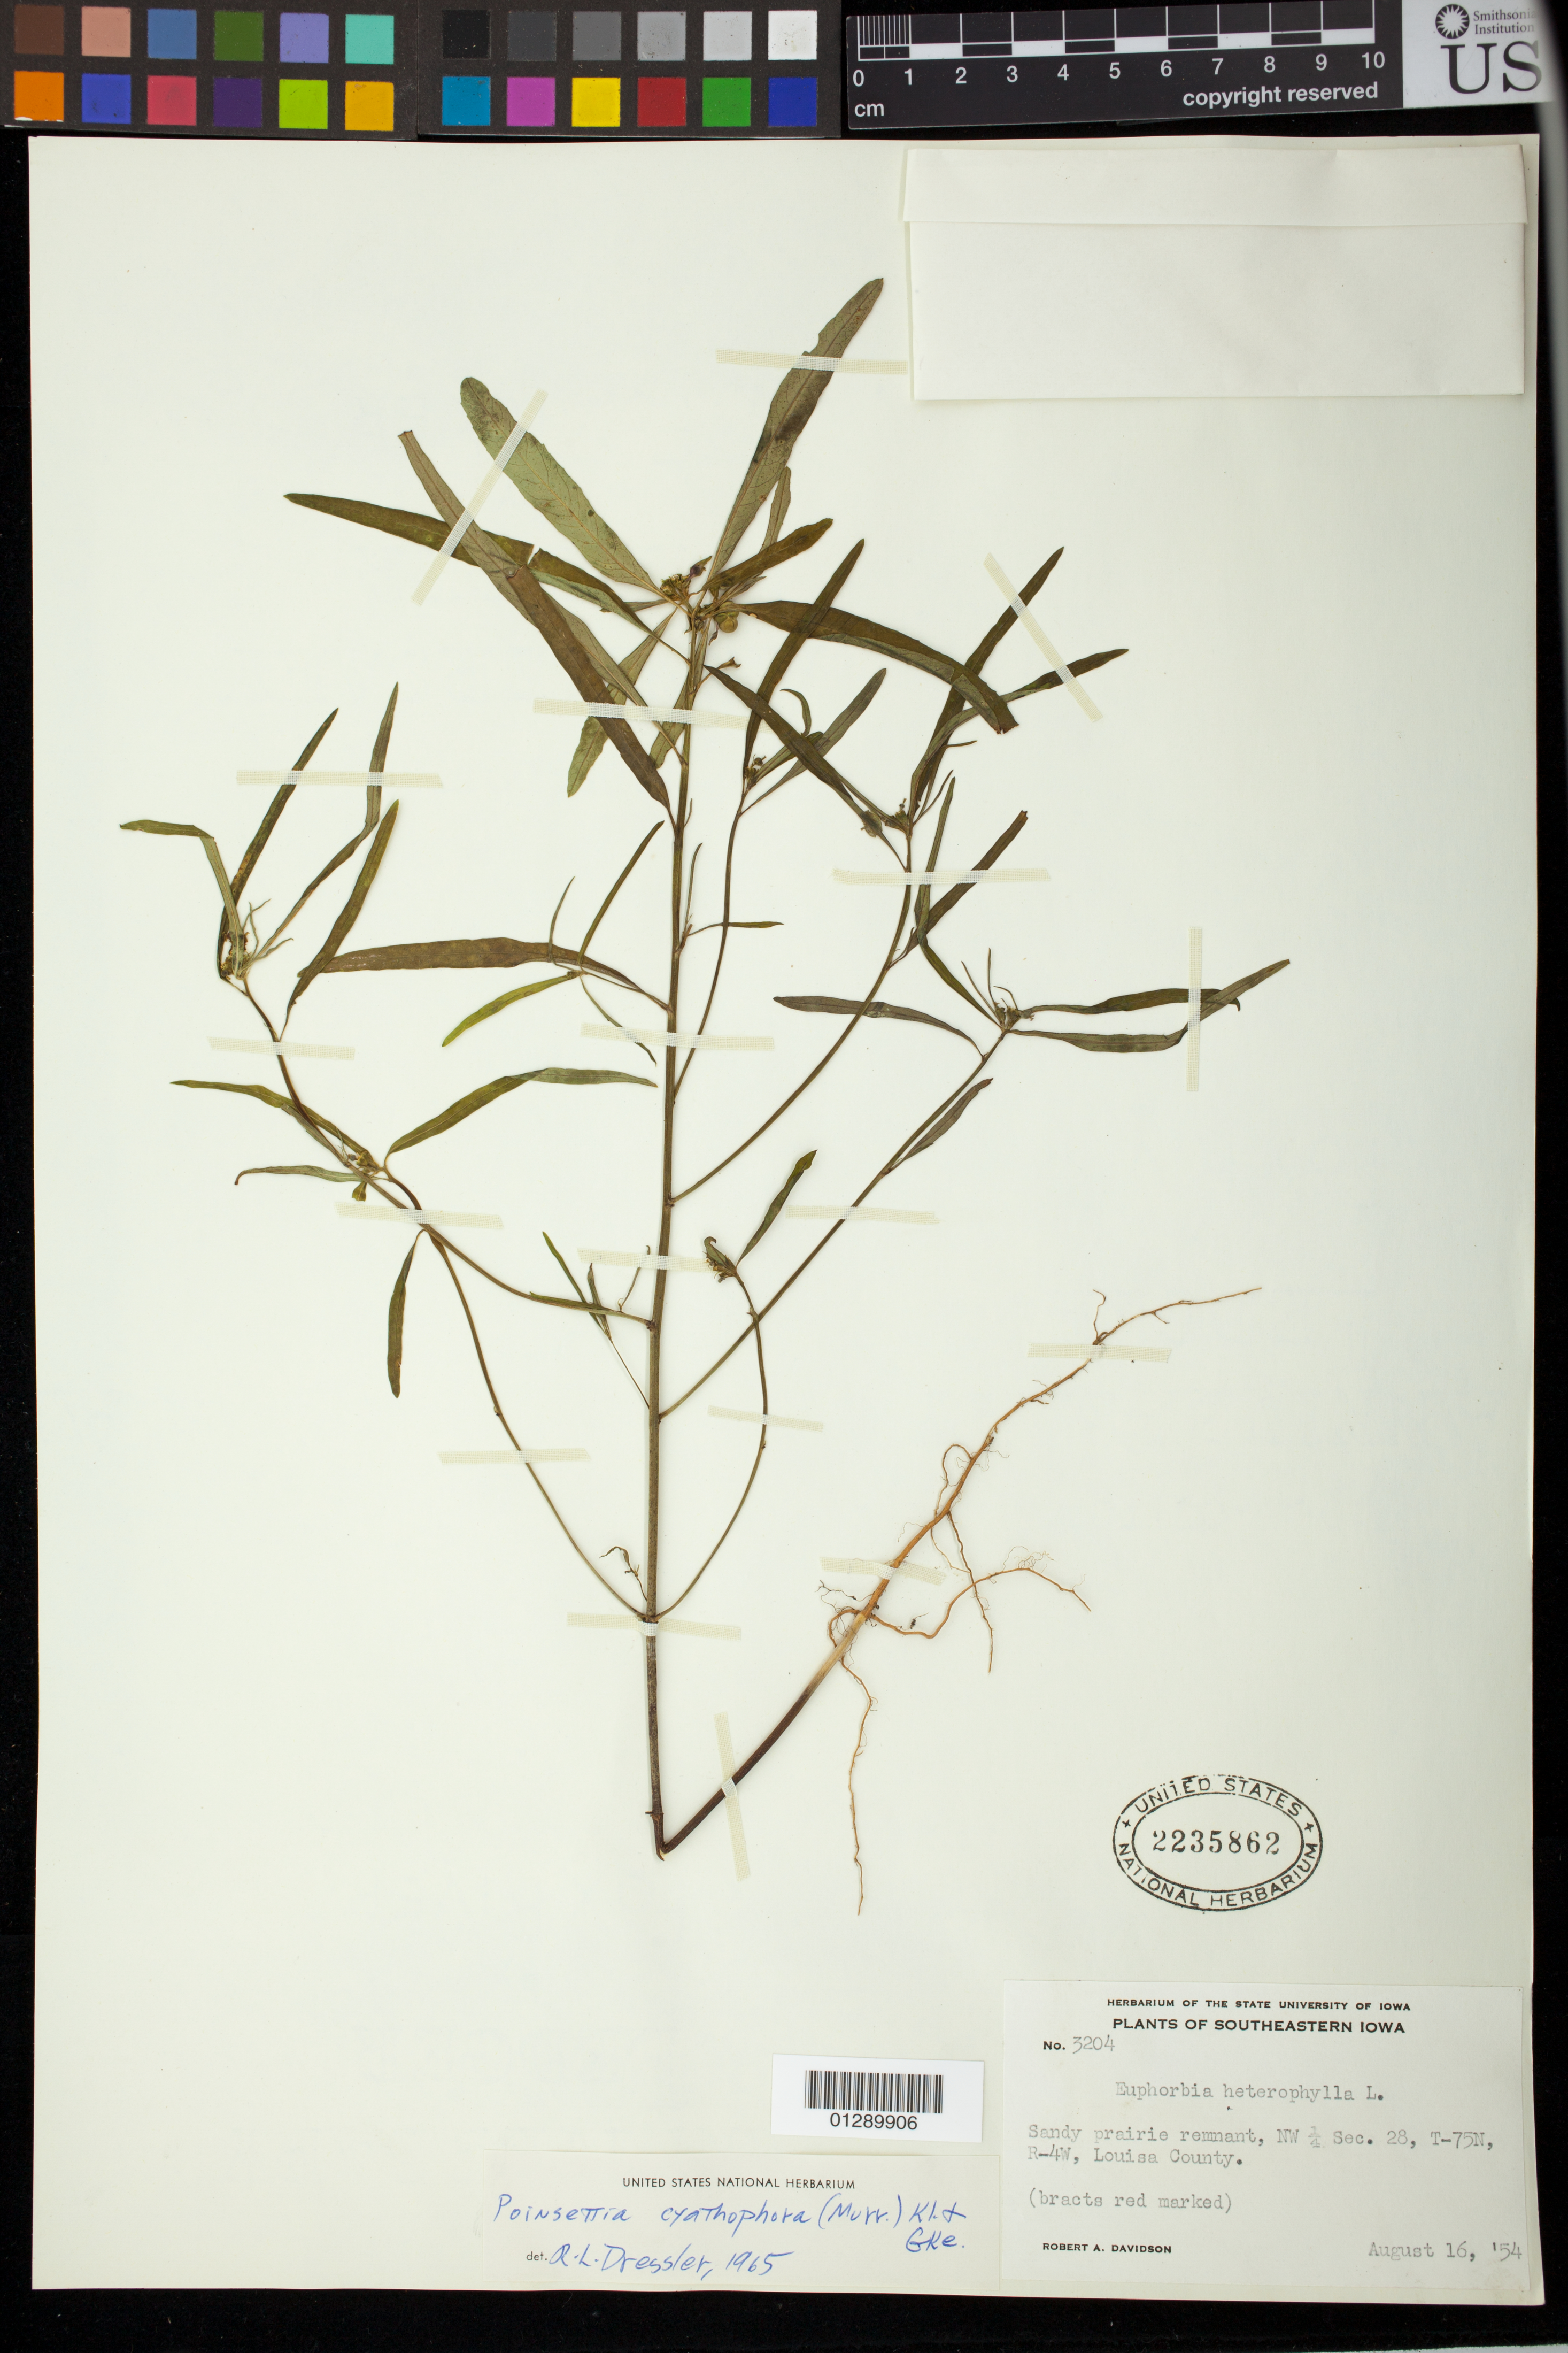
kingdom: Plantae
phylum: Tracheophyta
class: Magnoliopsida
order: Malpighiales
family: Euphorbiaceae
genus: Euphorbia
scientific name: Euphorbia heterophylla var. cyathophora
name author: (Murr.) Griseb.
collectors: R. A. Davidson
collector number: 3204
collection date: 1954-08-16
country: United States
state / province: Iowa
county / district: Louisa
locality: NW 1/4 Sec. 28, T-75N R-4W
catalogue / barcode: US 2235862